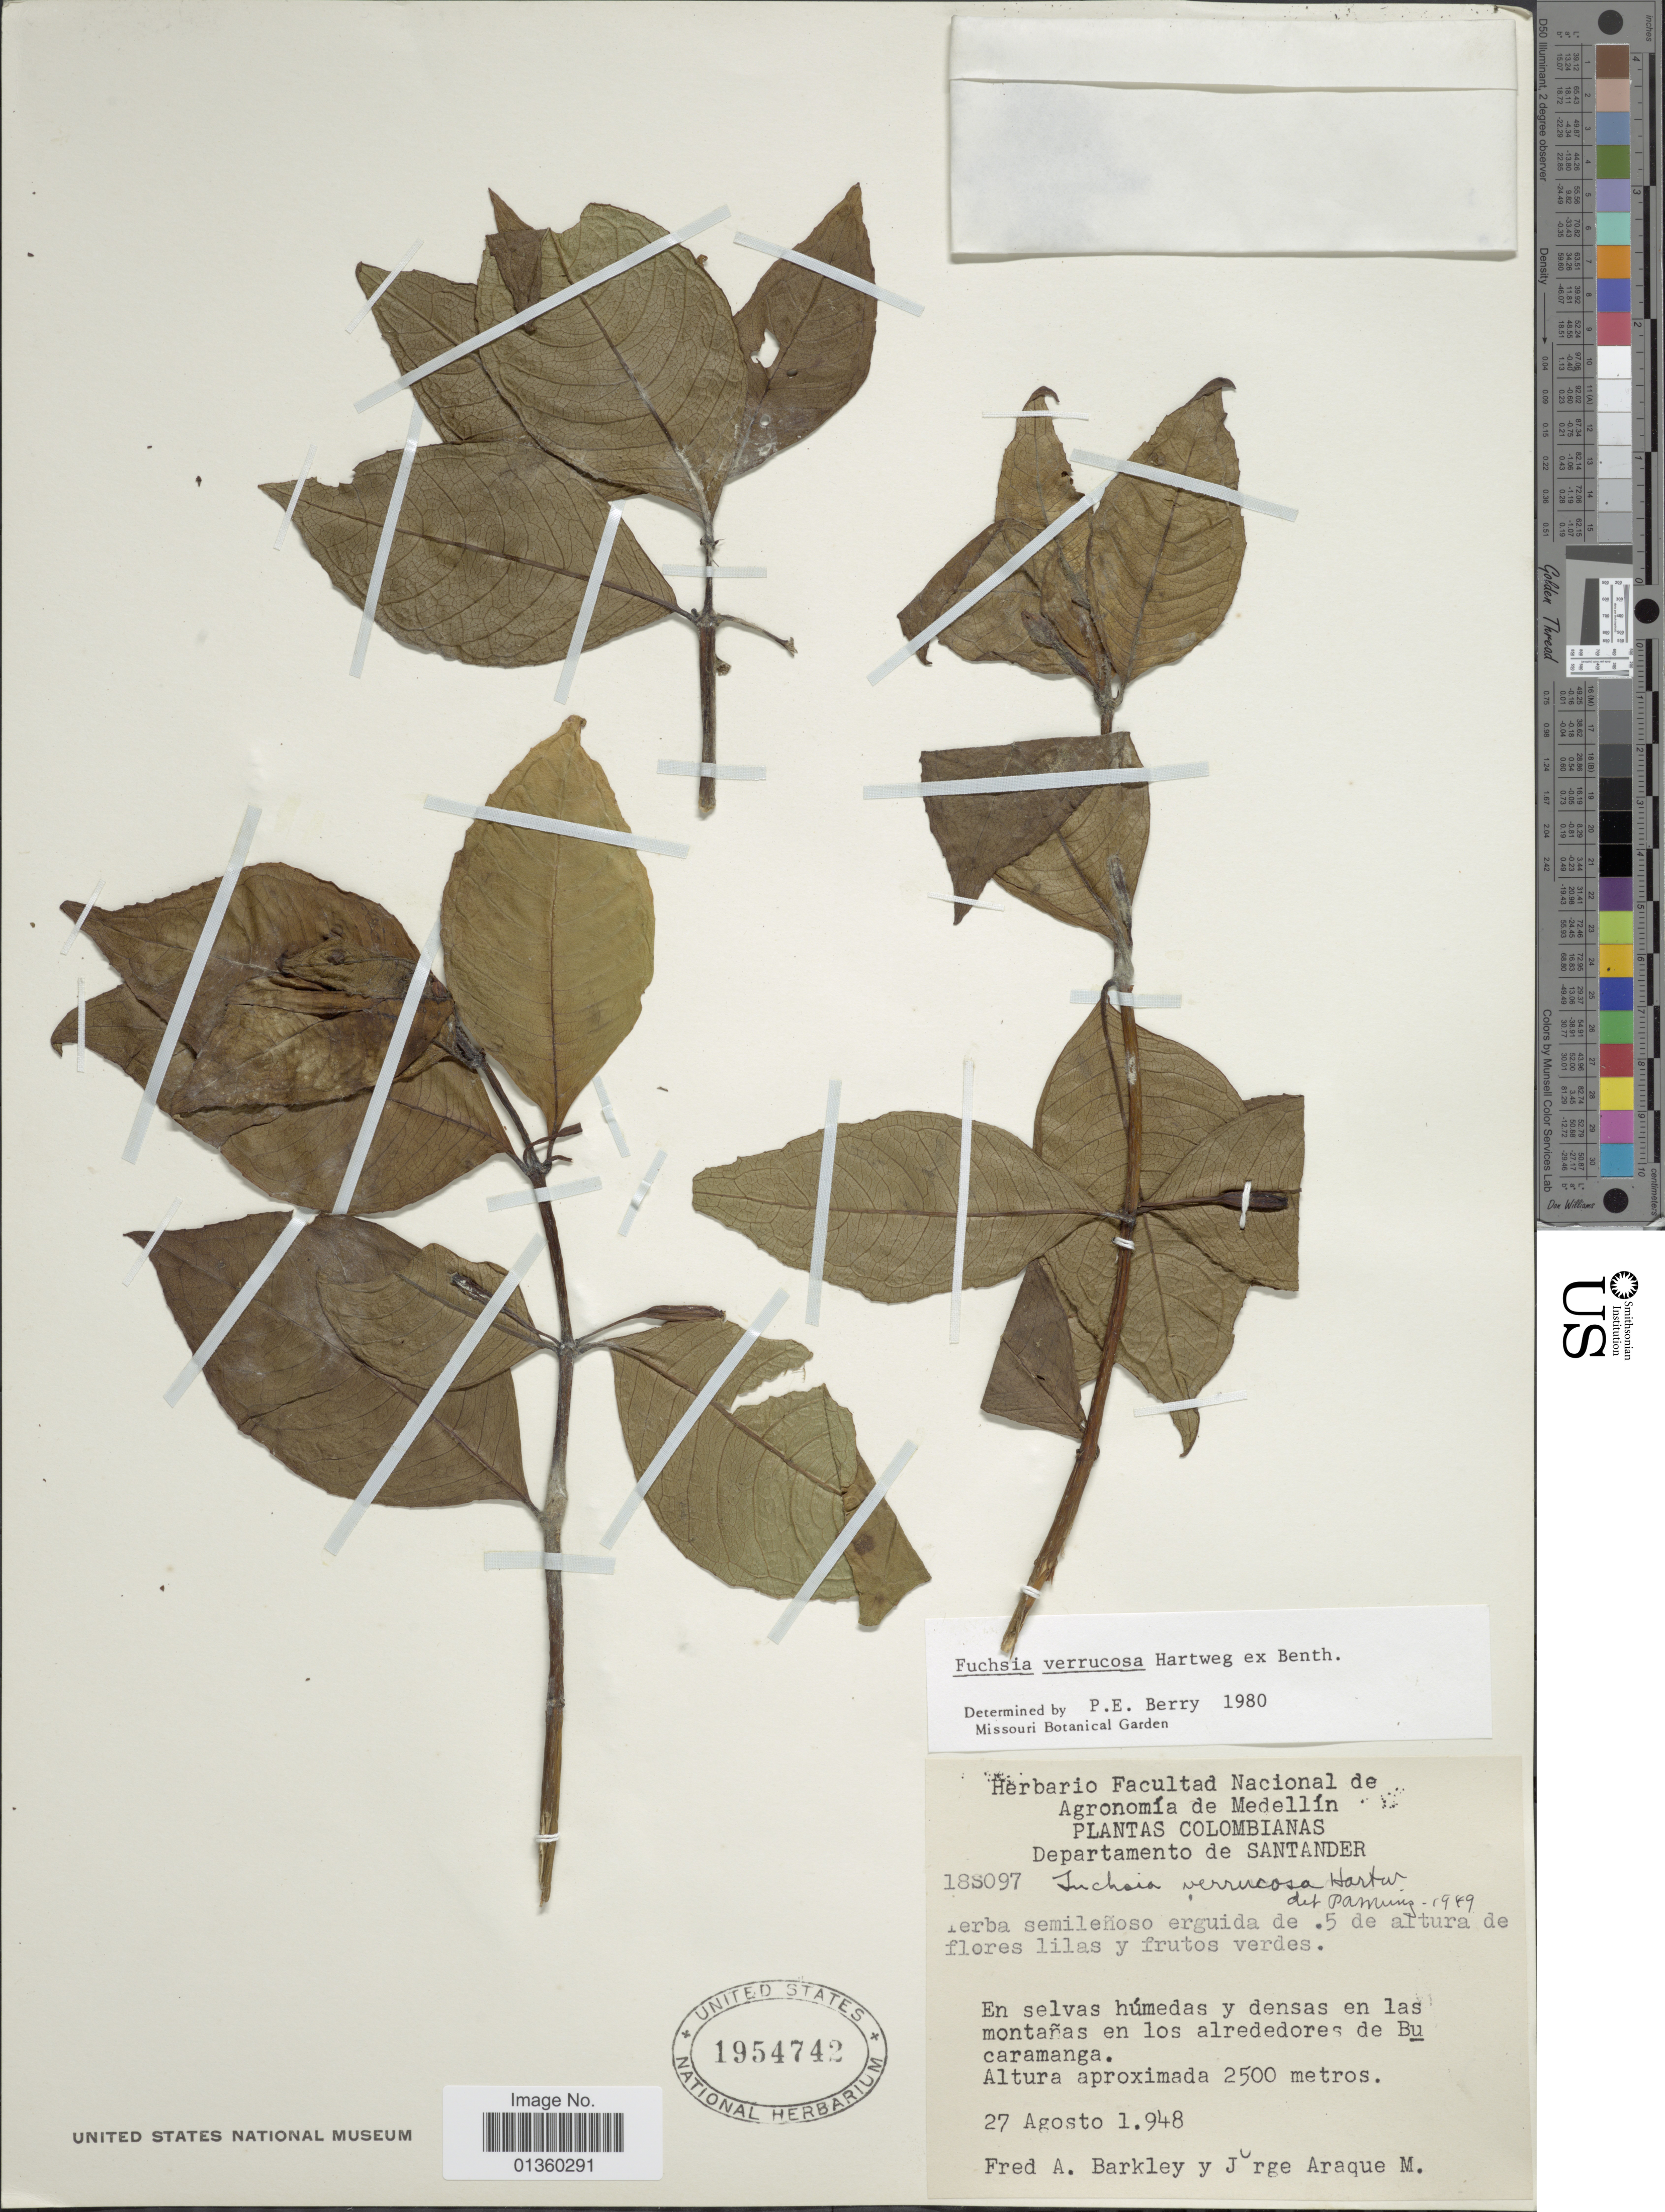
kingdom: Plantae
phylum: Tracheophyta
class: Magnoliopsida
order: Myrtales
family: Onagraceae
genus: Fuchsia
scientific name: Fuchsia verrucosa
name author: Hartw. ex Benth.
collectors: F. A. Barkley & J. Araque Molina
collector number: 18S097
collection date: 1948-08-27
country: Colombia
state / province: Santander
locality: En selvas húmedas y densas en las montañas en los alrededores de Bucaramanga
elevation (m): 2500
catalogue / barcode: US 1954742